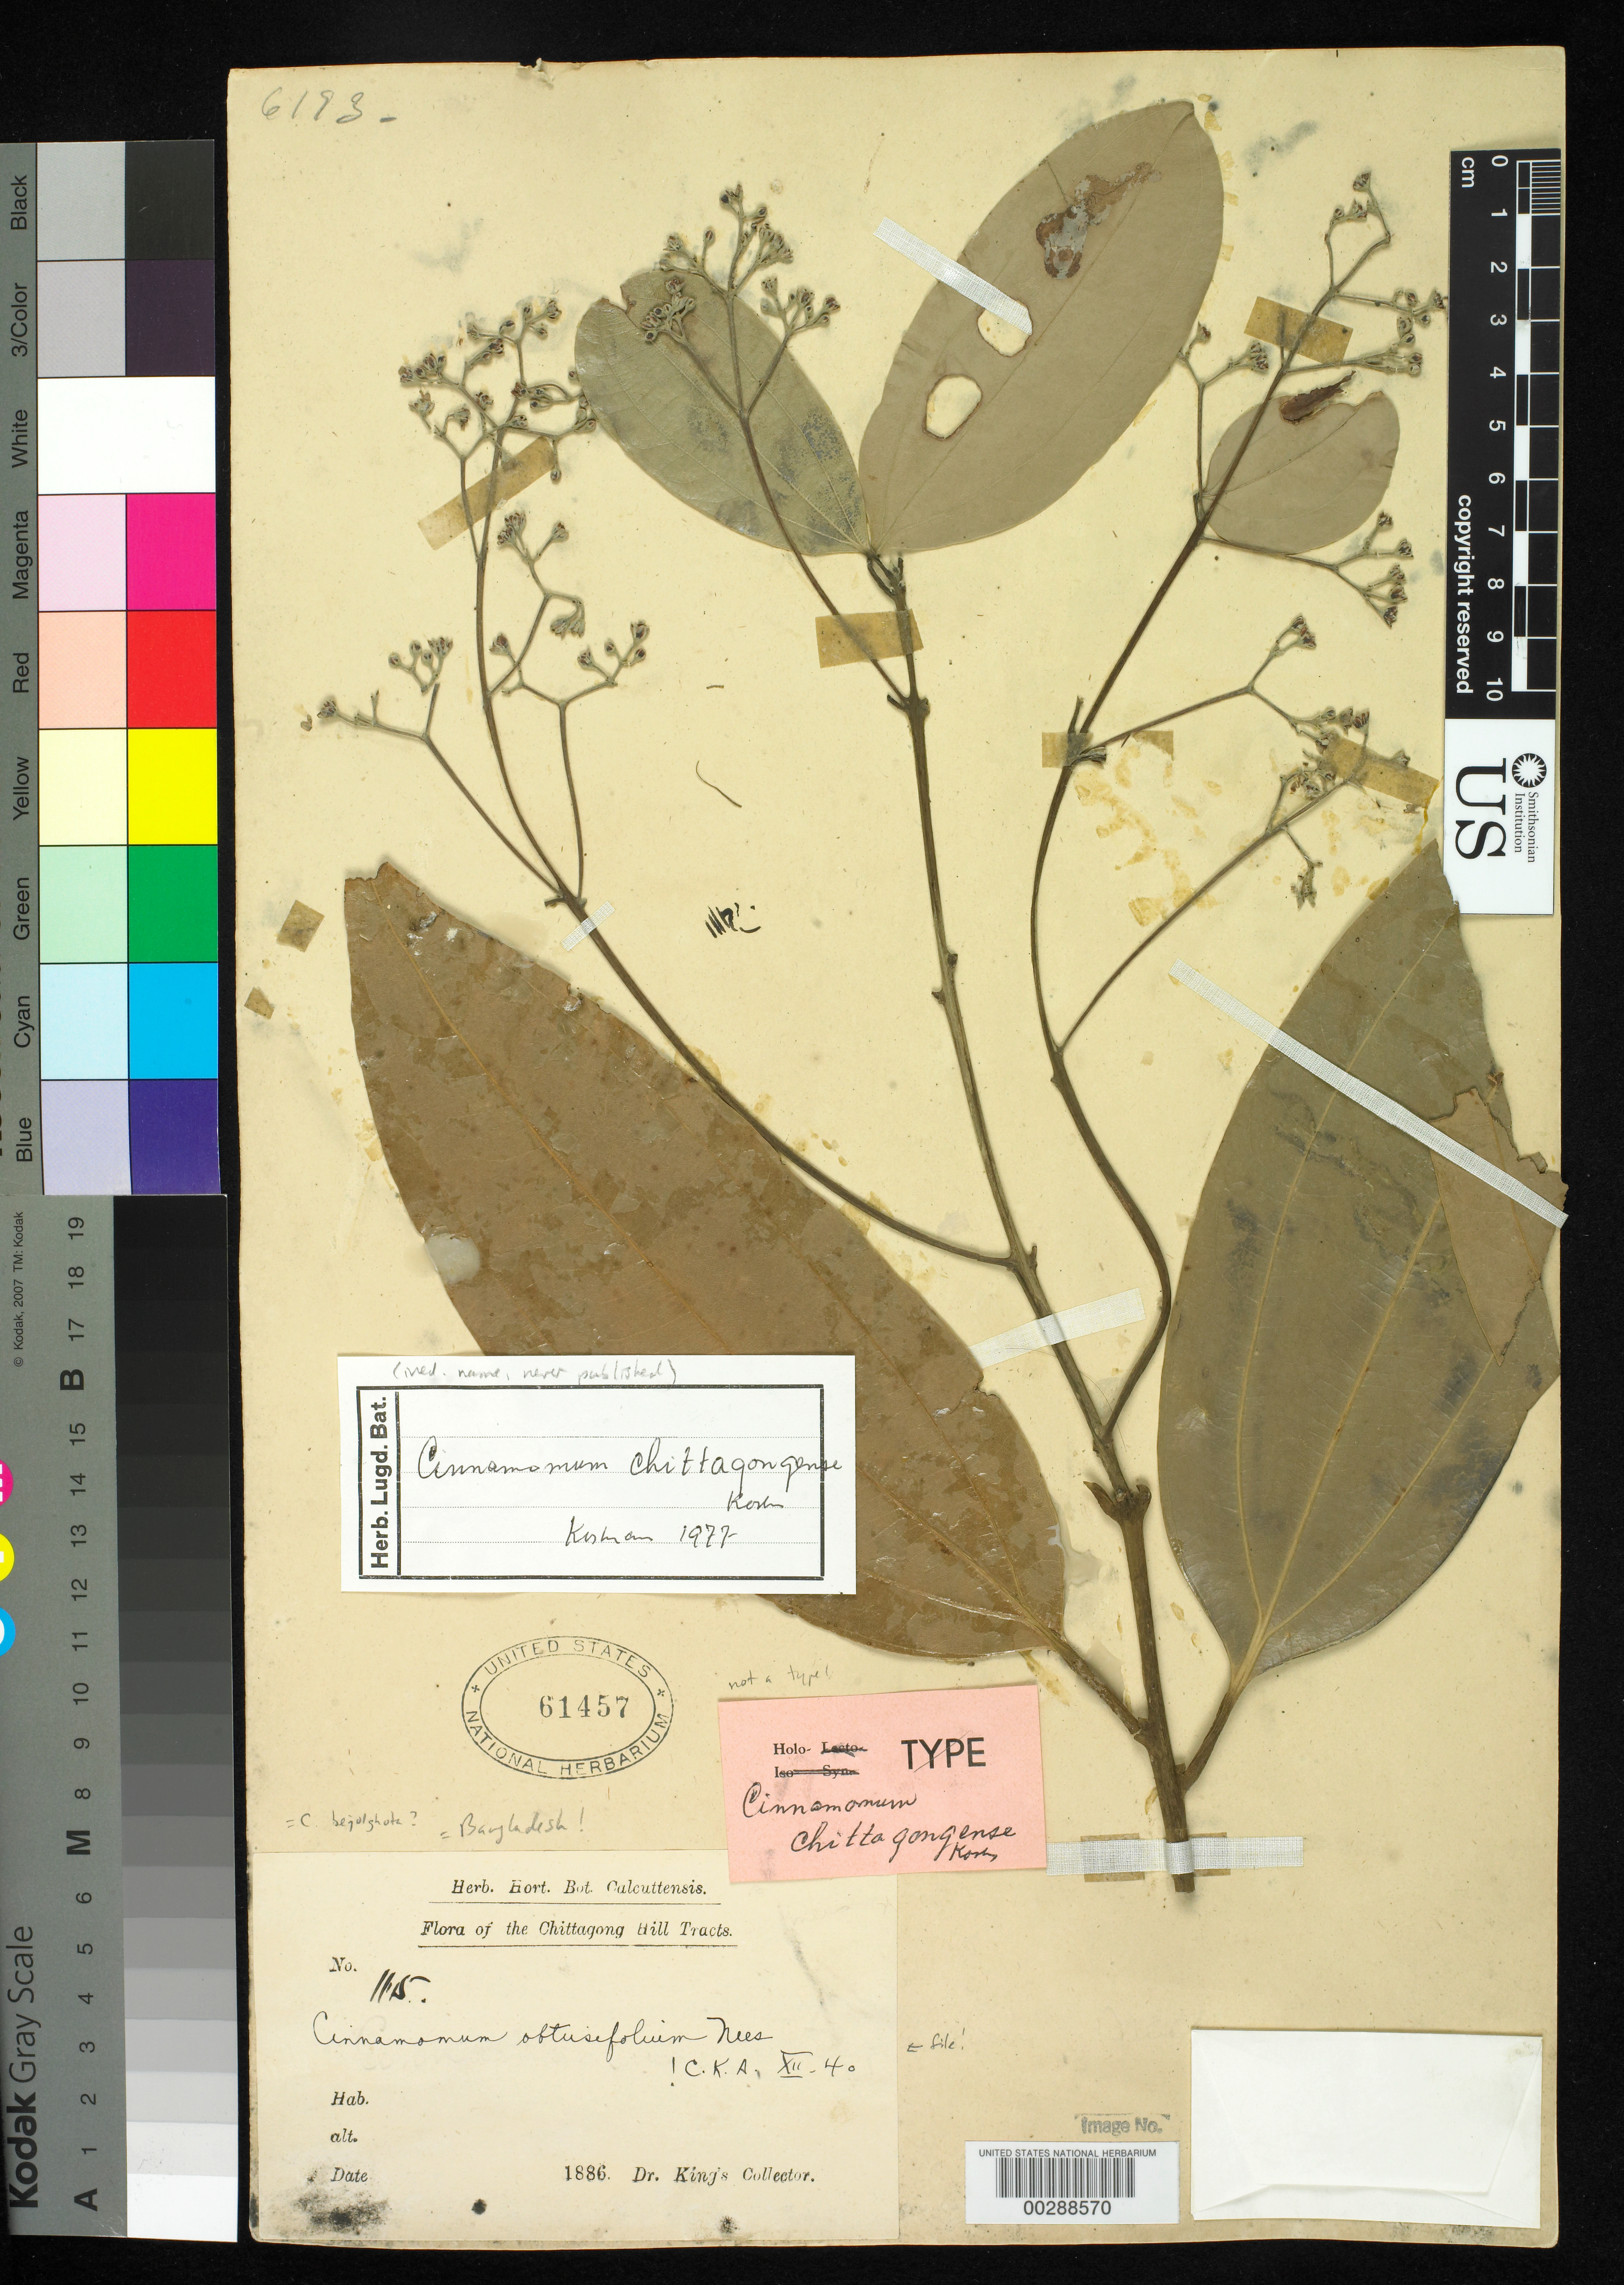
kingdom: Plantae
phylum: Tracheophyta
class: Magnoliopsida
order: Laurales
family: Lauraceae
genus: Cinnamomum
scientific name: Cinnamomum obtusifolium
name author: (Roxb.) Nees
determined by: Allen, C. K.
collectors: Dr. King's collector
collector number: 115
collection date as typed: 1886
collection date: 1886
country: Bangladesh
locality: Chittagong.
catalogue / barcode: US 61457